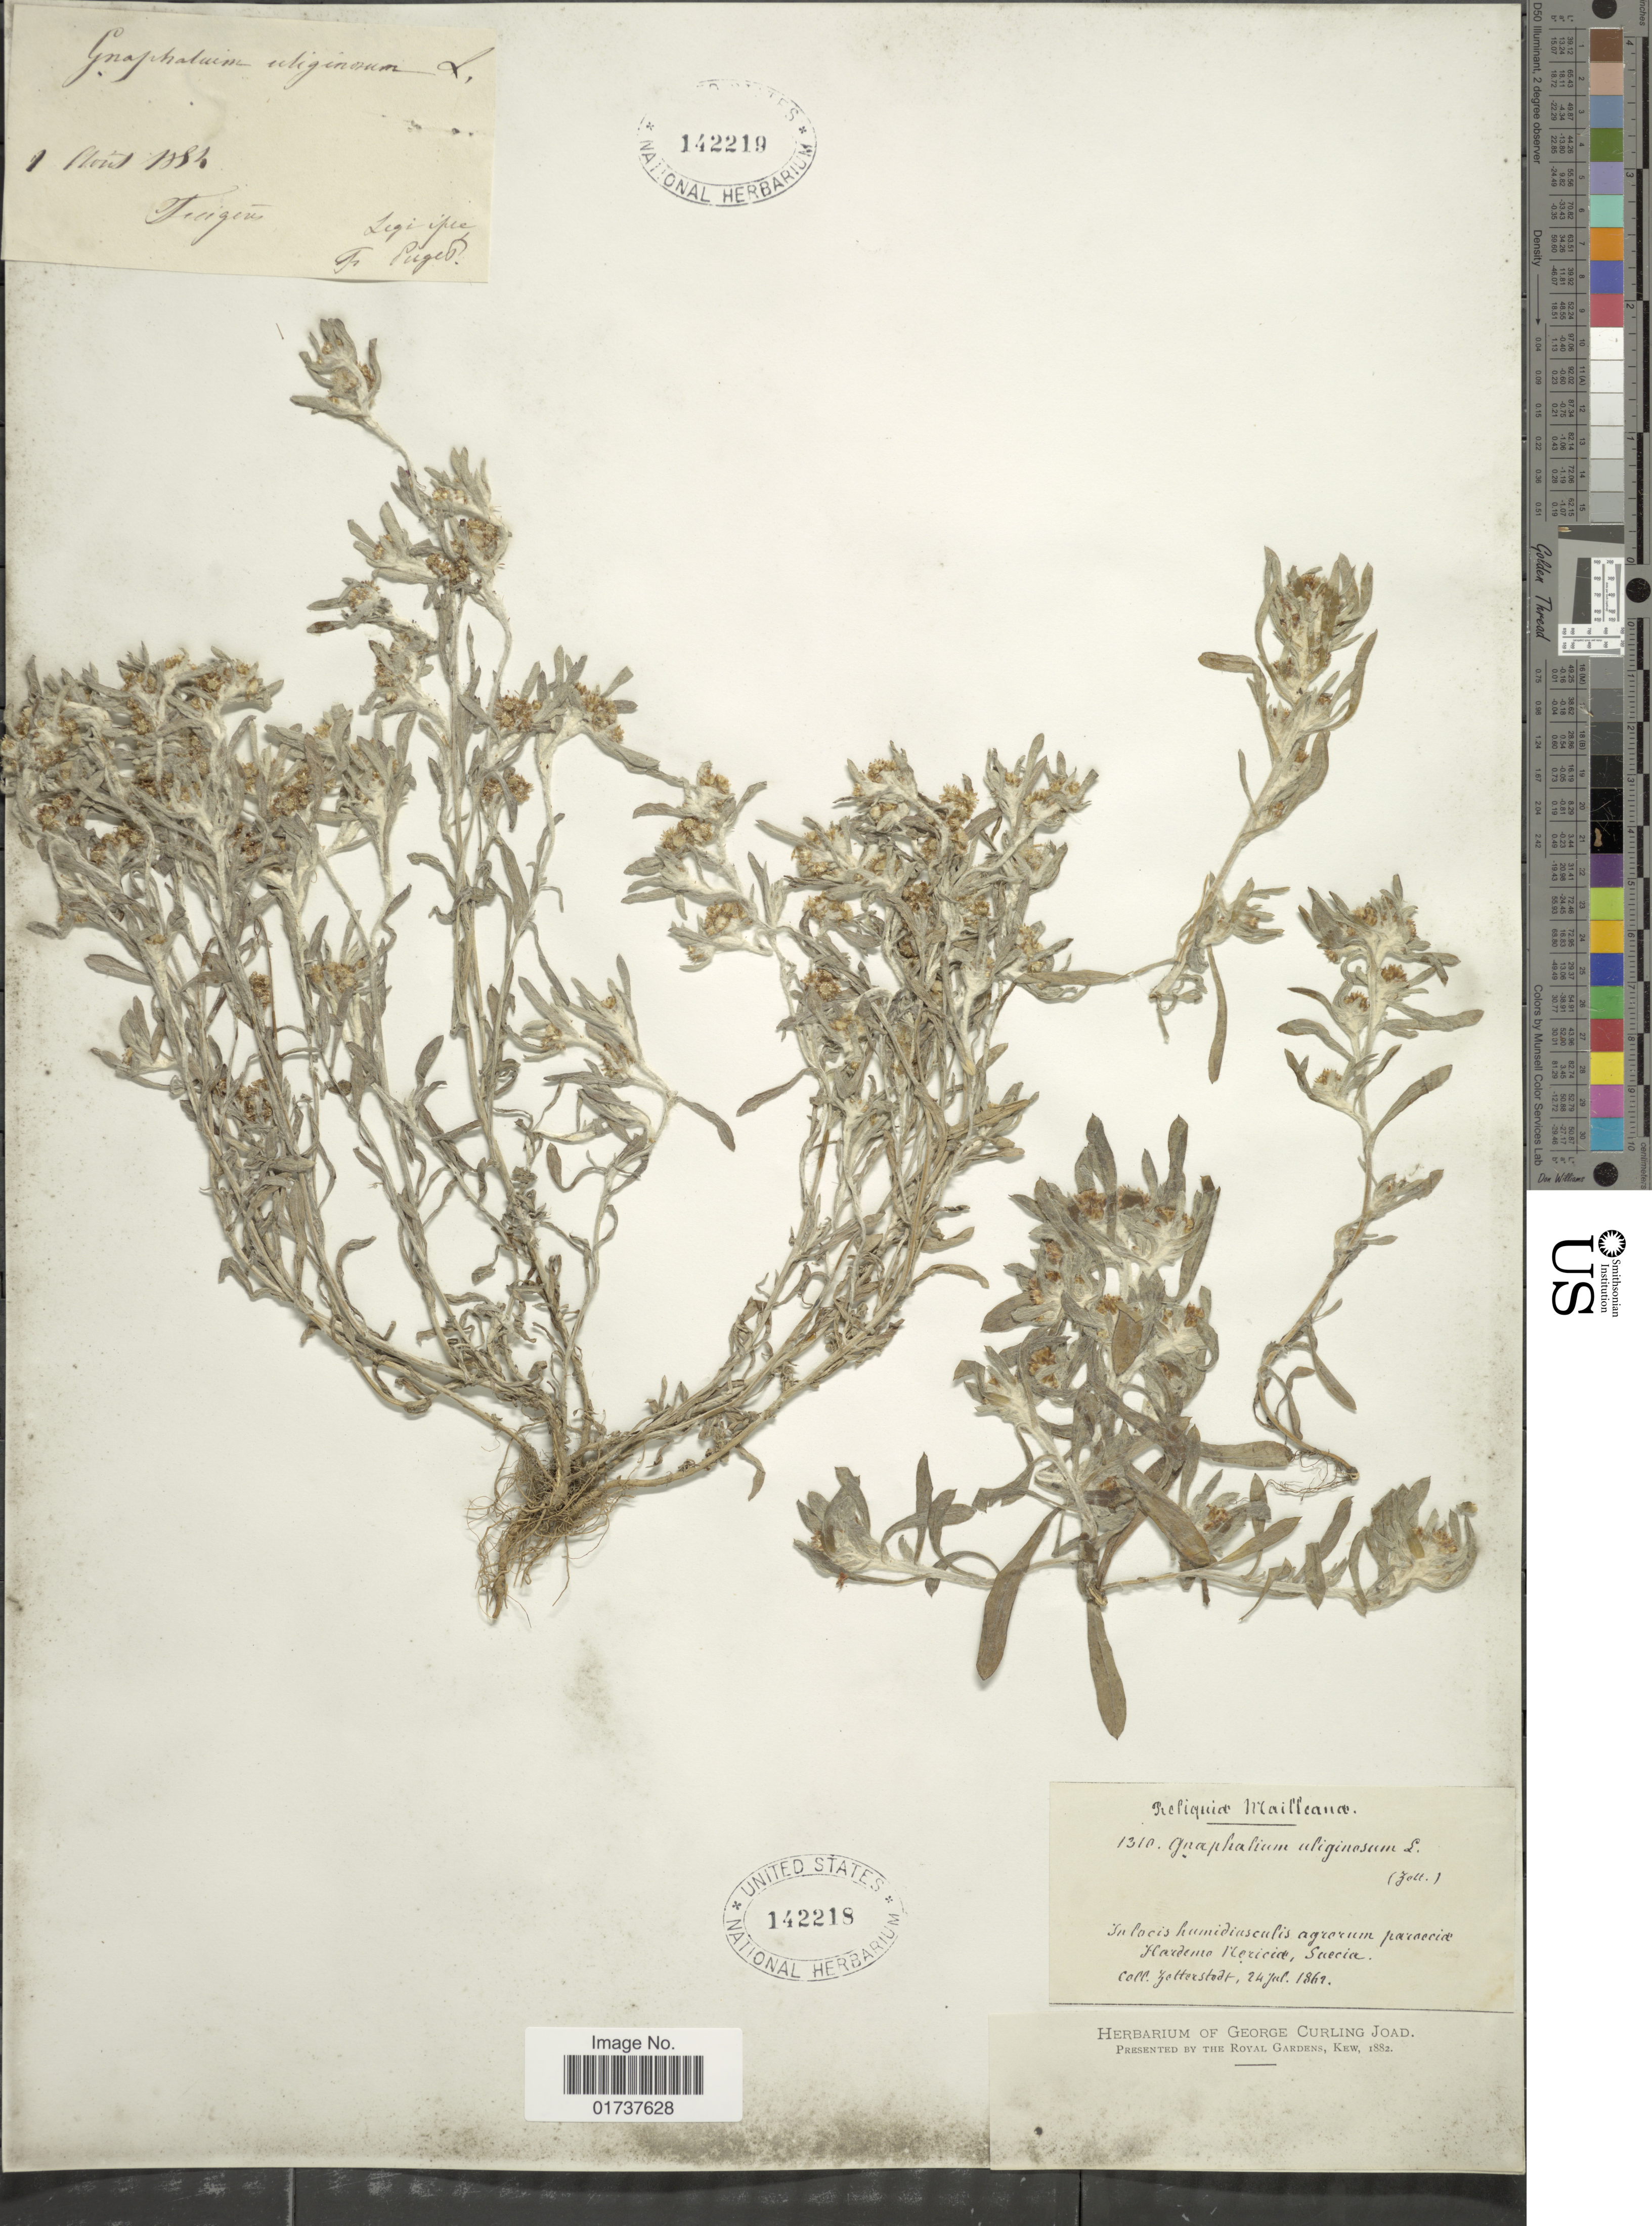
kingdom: Plantae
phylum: Tracheophyta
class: Magnoliopsida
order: Asterales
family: Asteraceae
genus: Gnaphalium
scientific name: Gnaphalium uliginosum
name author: L.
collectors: J.E. Zetterstedt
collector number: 1310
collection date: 1869-07-24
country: Sweden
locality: In locis humidinsculis agrorum paraoecia Hardemo Moricid, Suecica [interpreted]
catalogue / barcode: US 142218-2